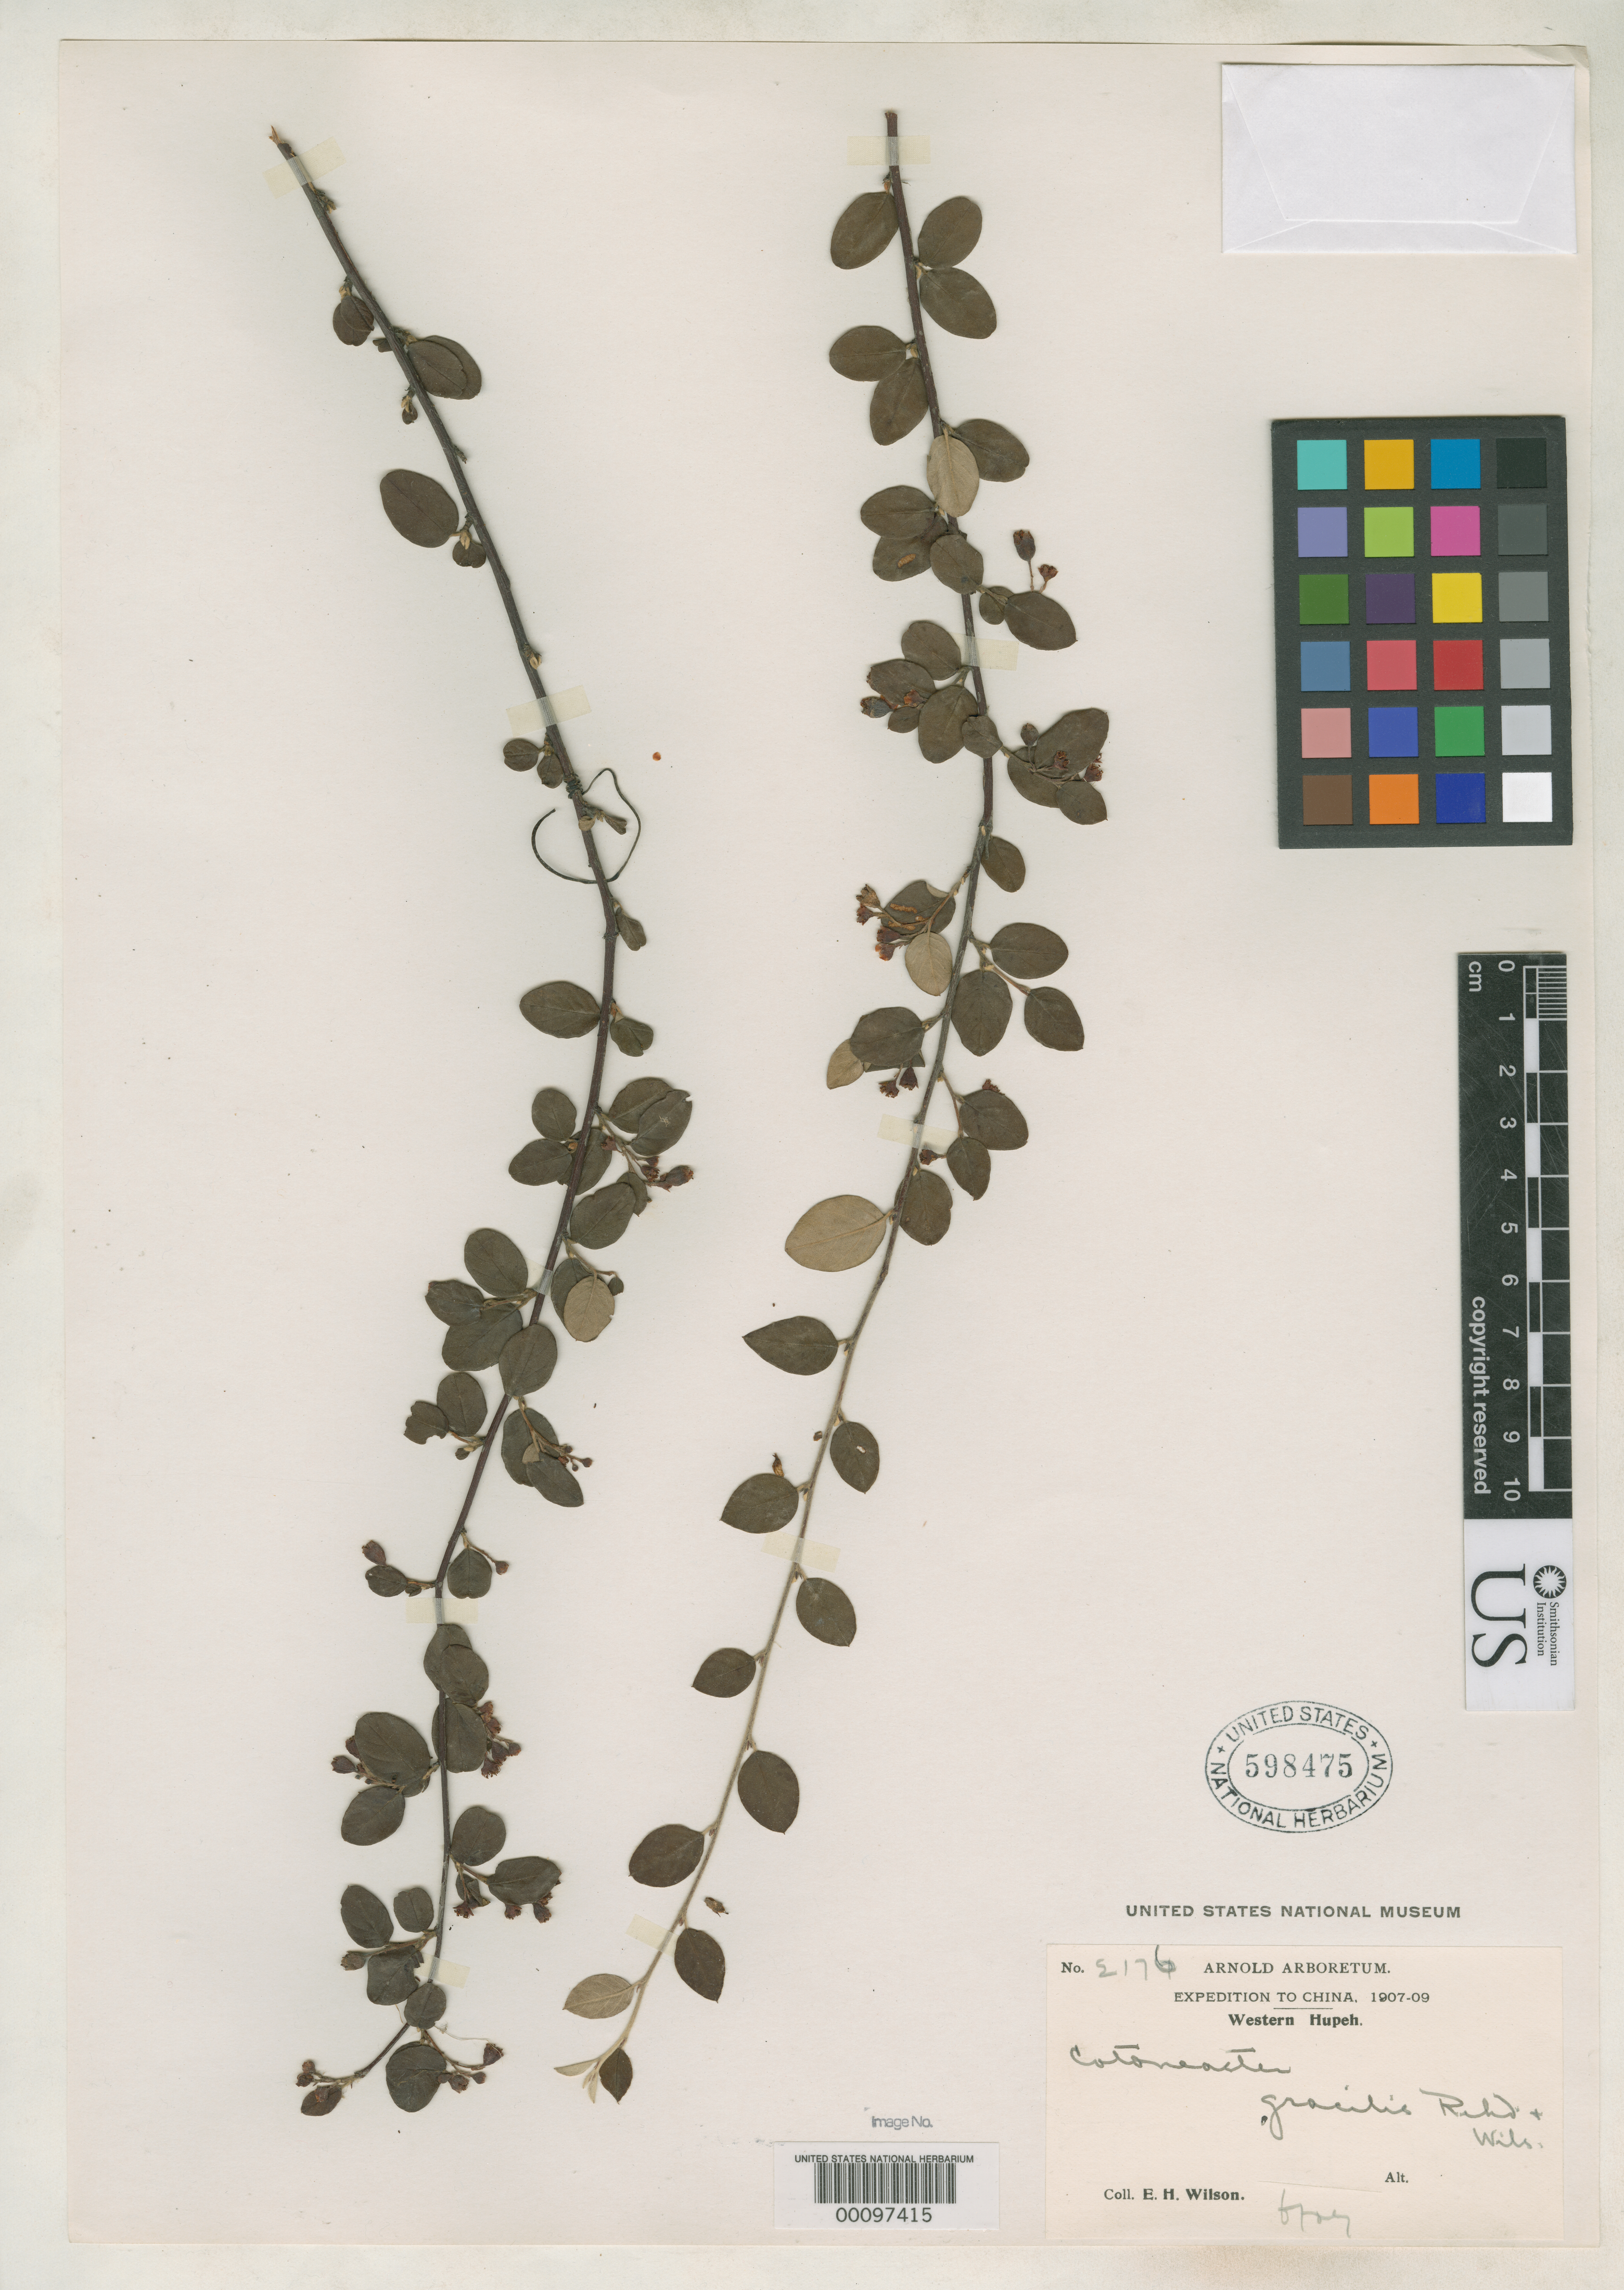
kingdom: Plantae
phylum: Tracheophyta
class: Magnoliopsida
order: Rosales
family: Rosaceae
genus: Cotoneaster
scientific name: Cotoneaster gracilis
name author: Rehder & E.H. Wilson in Sarg.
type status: Isotype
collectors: E. H. Wilson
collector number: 2176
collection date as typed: Jun 1907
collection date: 1907-06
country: China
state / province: Hubei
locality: Hsing-shan Hsien.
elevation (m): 1700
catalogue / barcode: US 598475